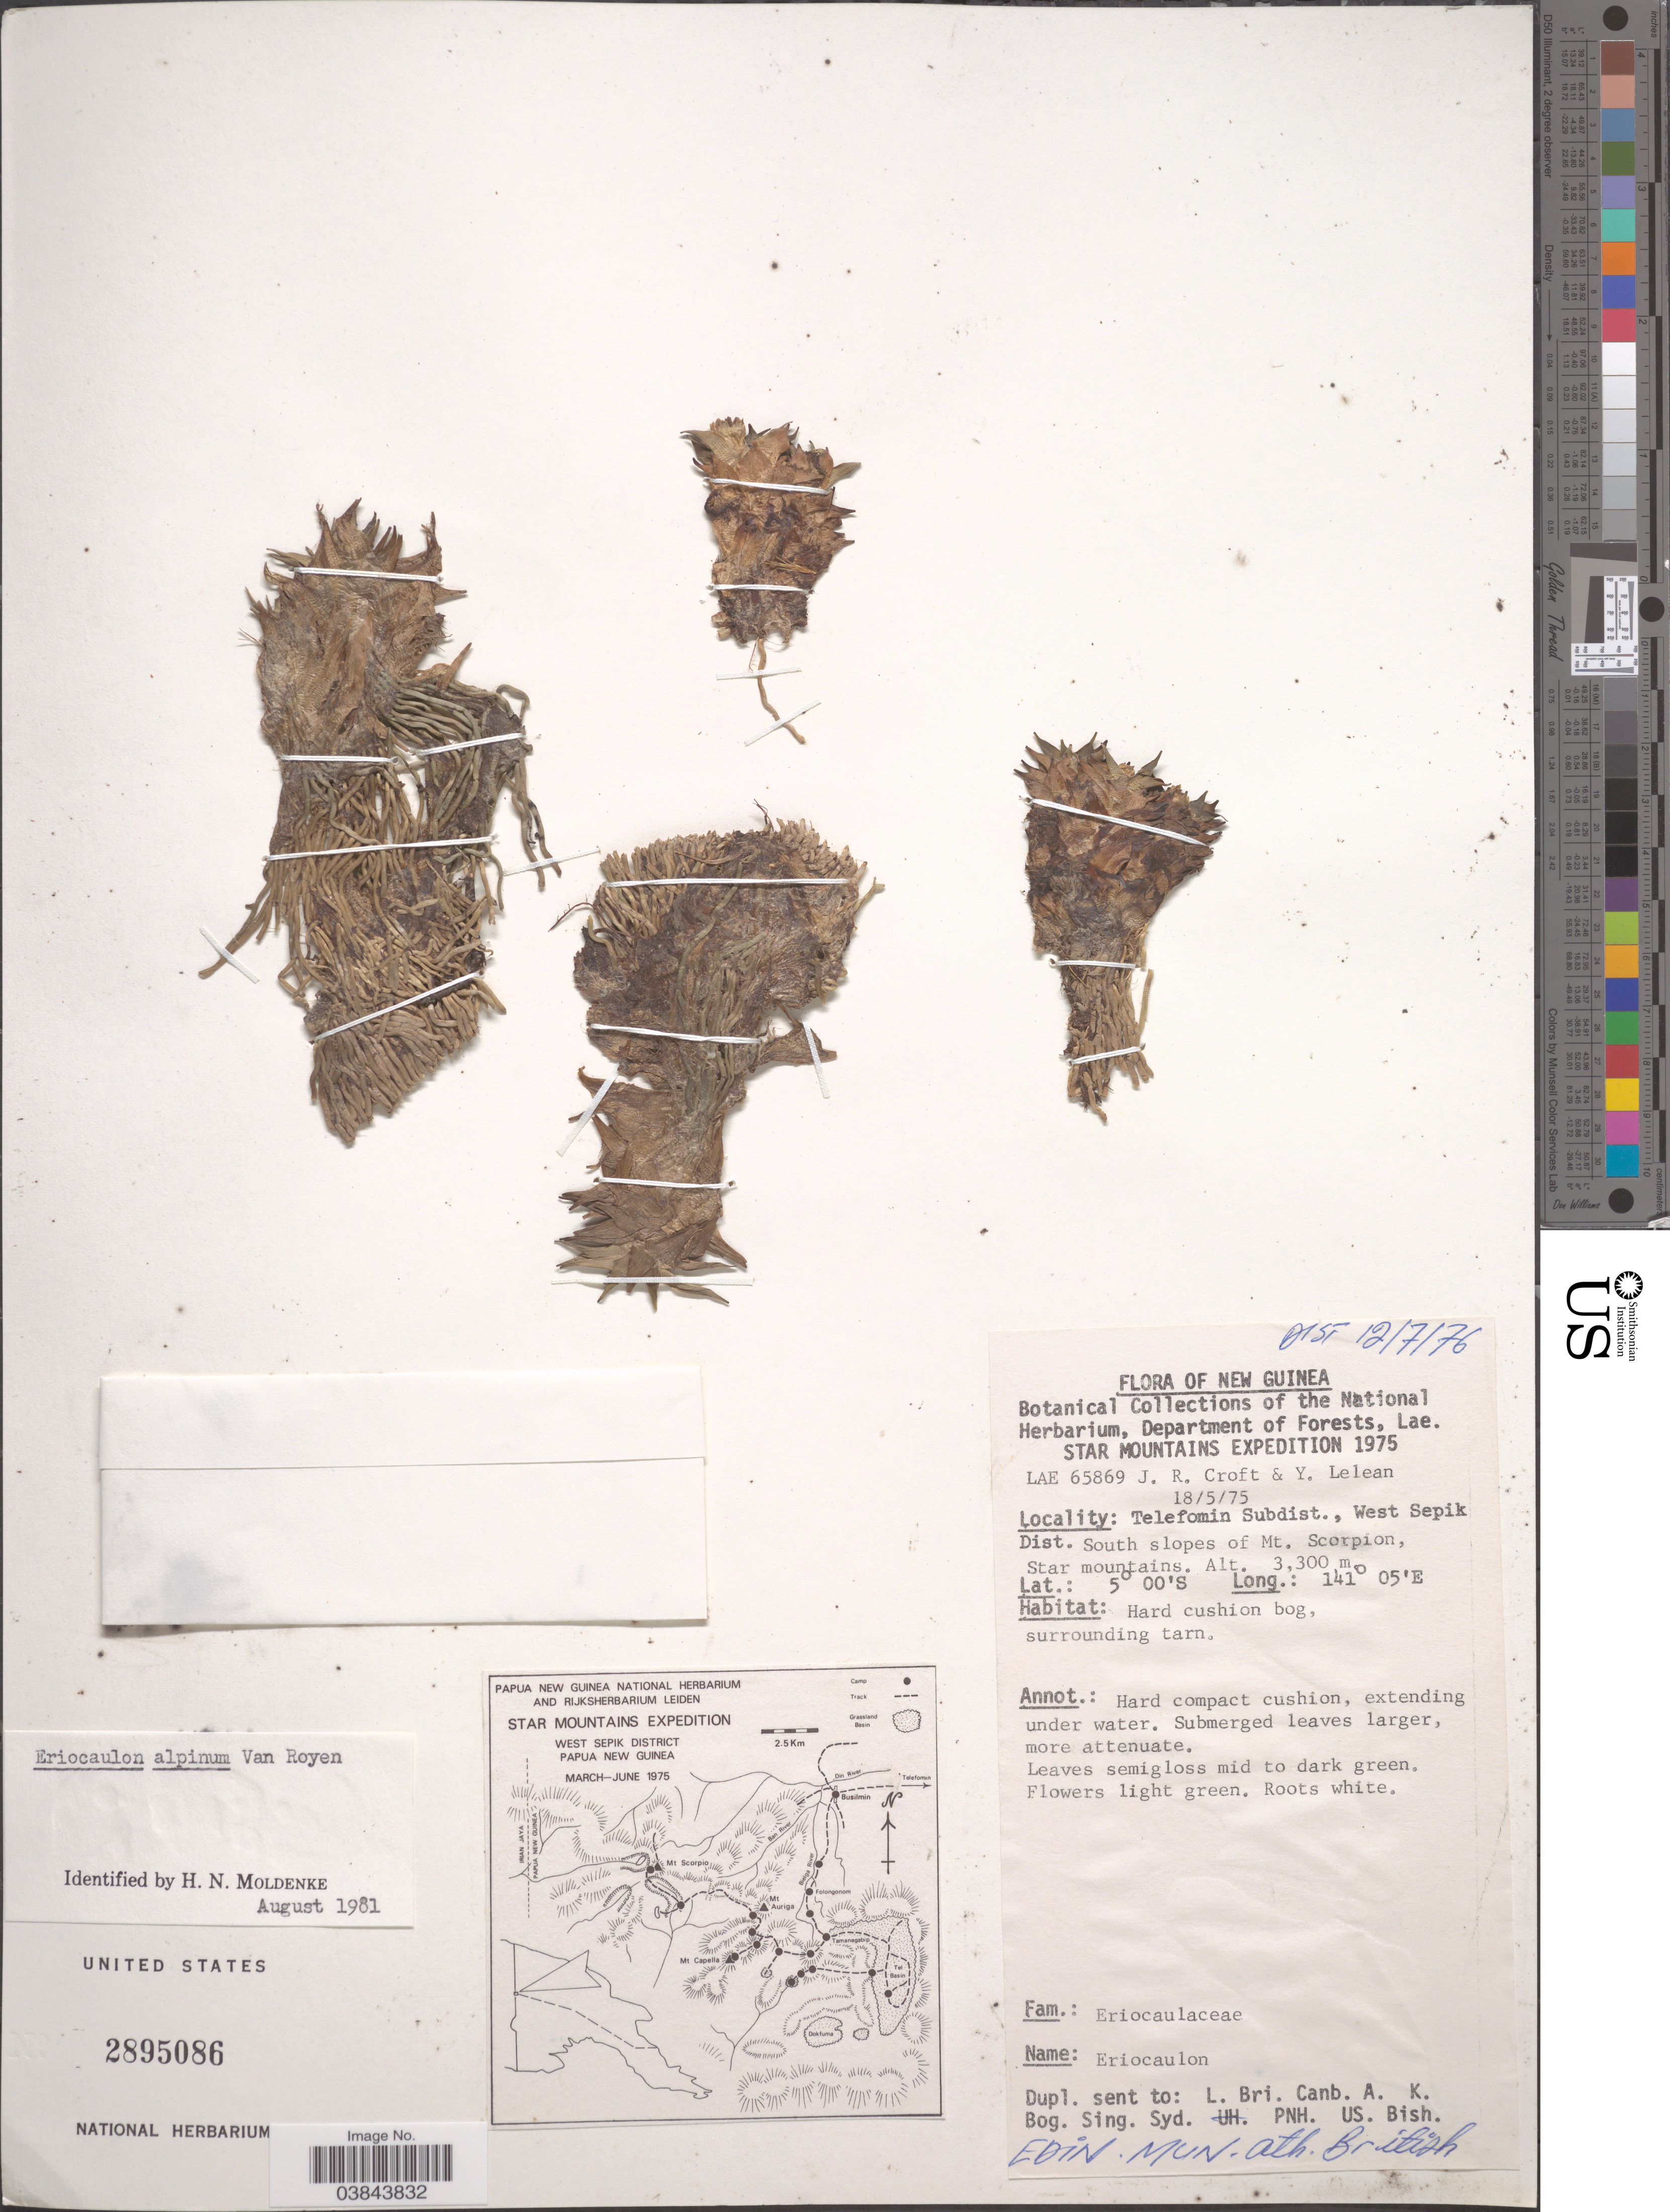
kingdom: Plantae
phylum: Tracheophyta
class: Liliopsida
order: Poales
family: Eriocaulaceae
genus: Eriocaulon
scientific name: Eriocaulon alpinum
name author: P. Royen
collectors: J. R. Croft & Y. Lelean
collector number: LAE65869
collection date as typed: Transcribed d/m/y: 18/5/75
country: Papua New Guinea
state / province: Sandaun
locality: New Guinea. Telefomin Subdist., West Sepik Dist. South slopes of Mt. Scorpion, Star mountains.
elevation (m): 3300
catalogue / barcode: US 2895086